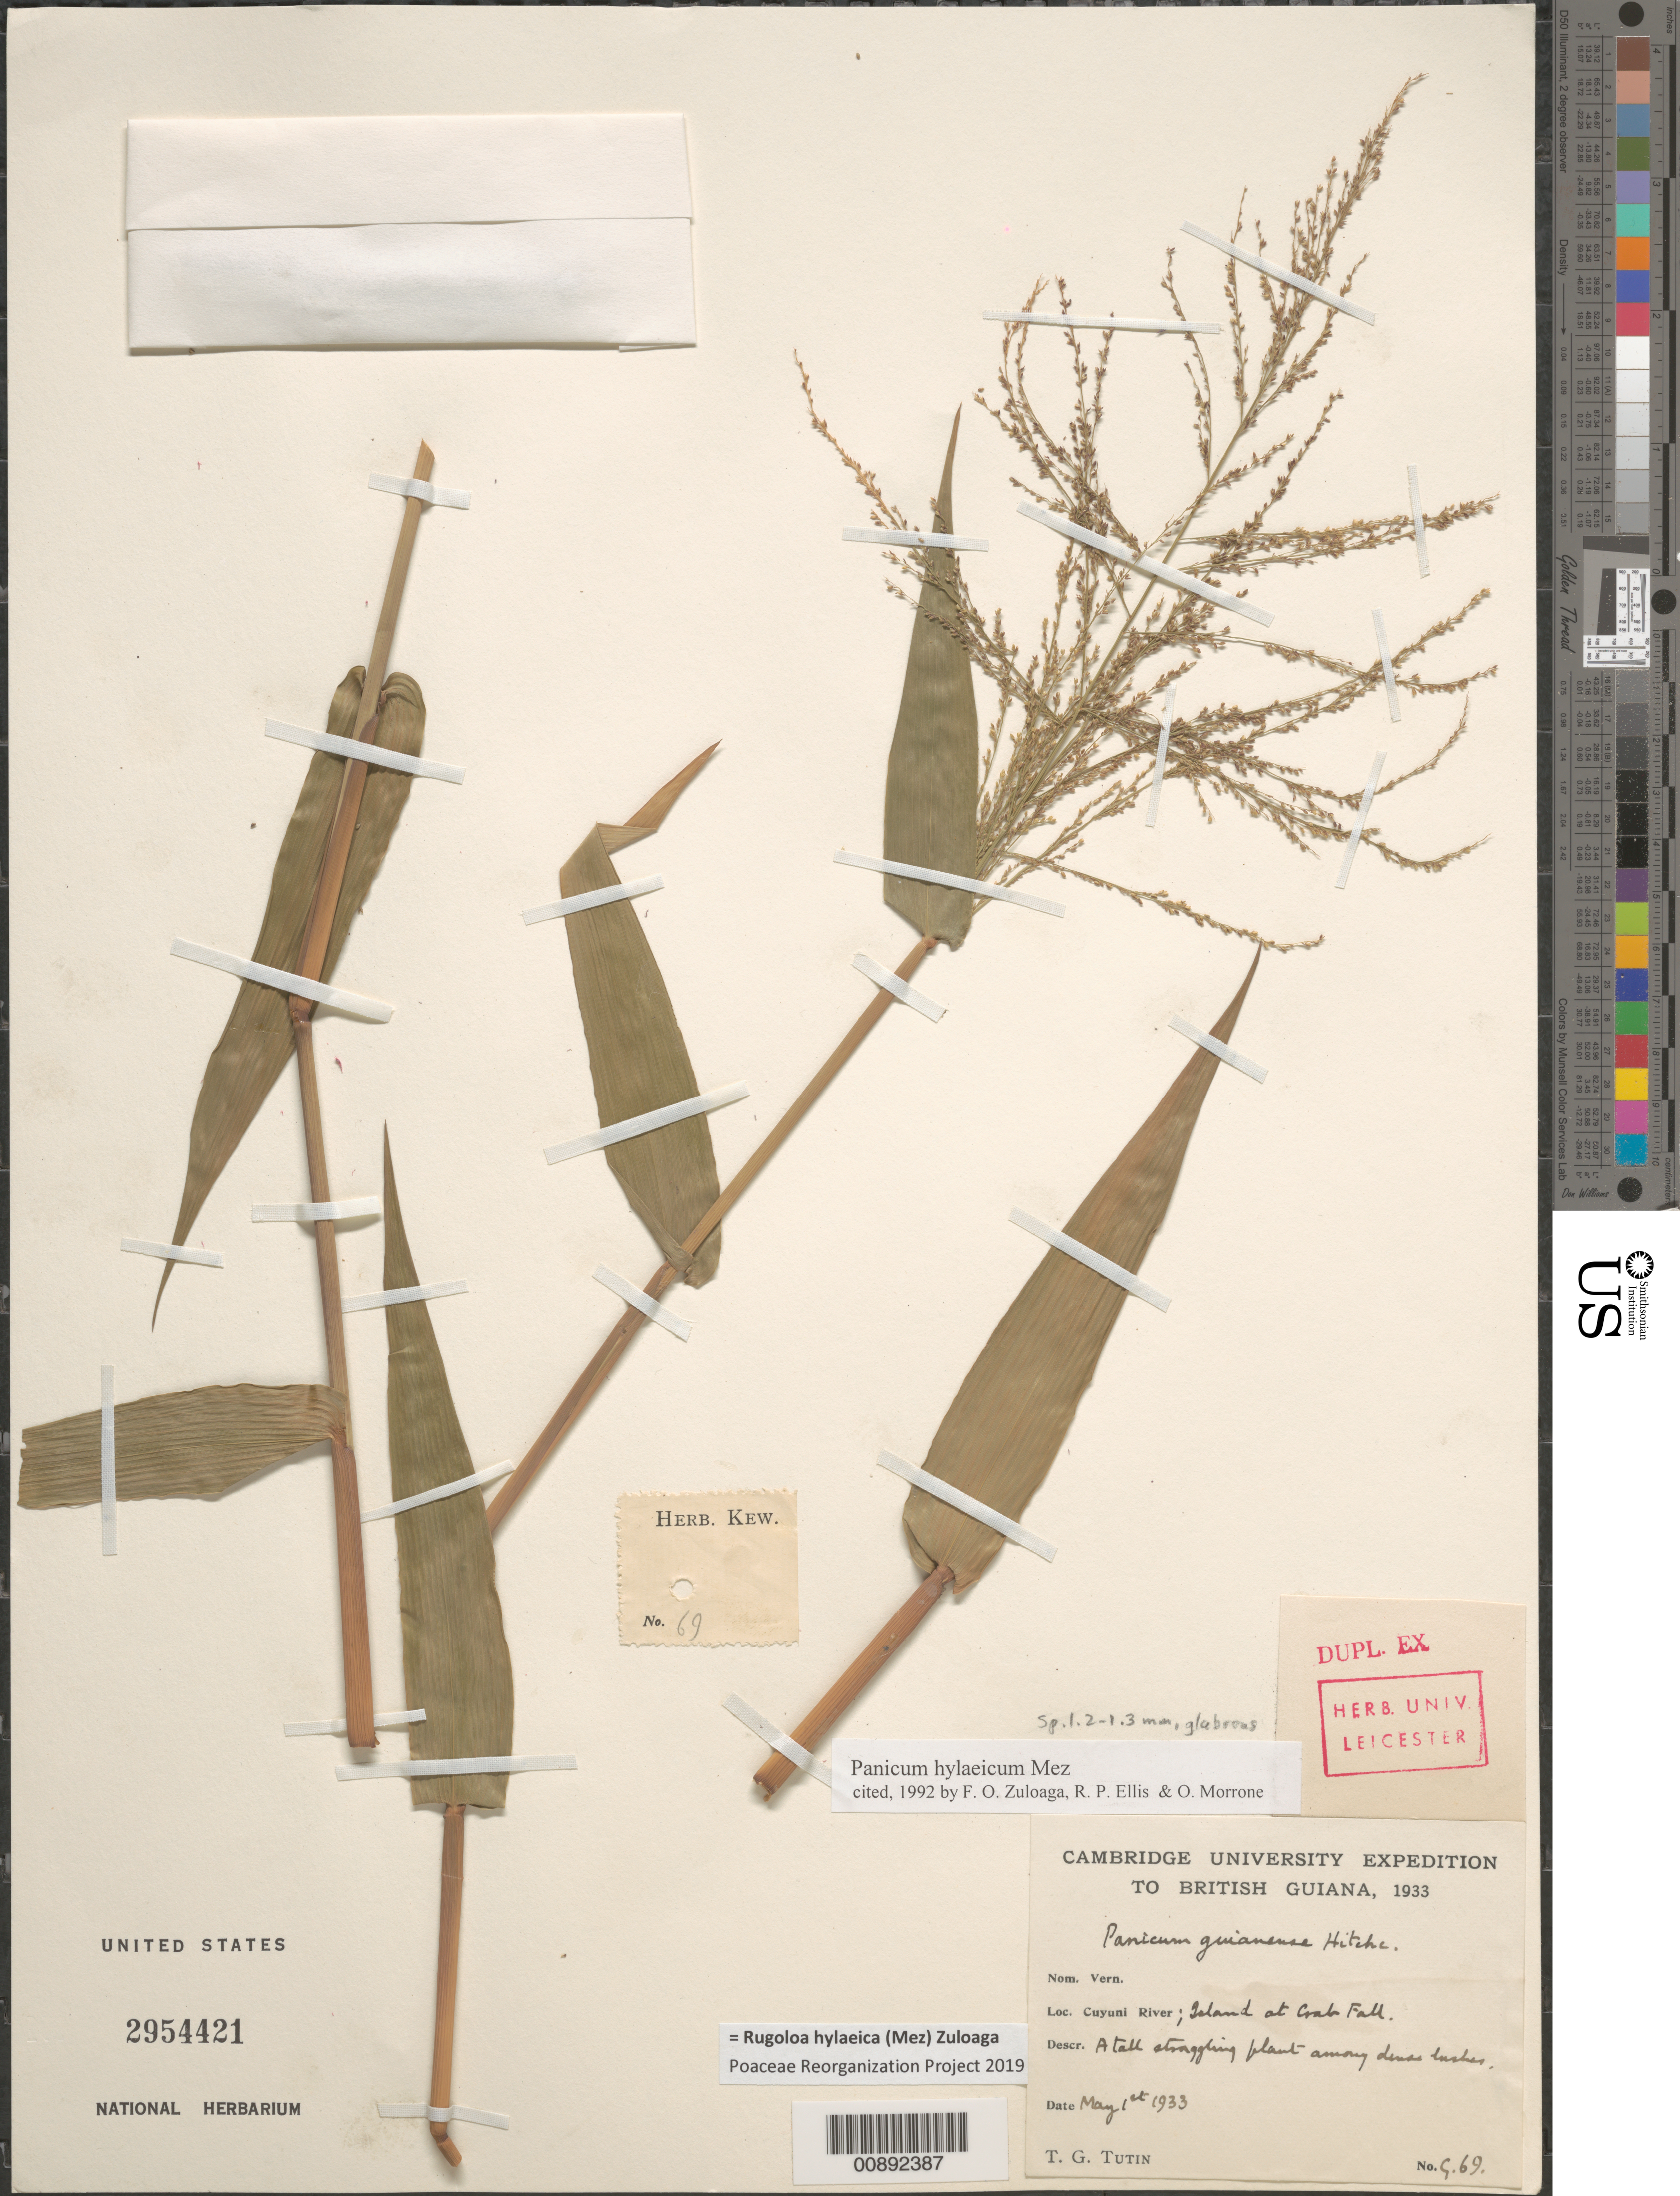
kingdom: Plantae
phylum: Tracheophyta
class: Liliopsida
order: Poales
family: Poaceae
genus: Panicum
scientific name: Panicum hylaeicum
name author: Mez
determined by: Zuloaga, F. O.; Ellis, R. P.; Morrone, O. N.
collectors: T. G. Tutin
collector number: G 69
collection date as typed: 1-May-33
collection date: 1933-05-01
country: Guyana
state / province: Cuyuni-Mazaruni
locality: Cuyuni R., Island at Crab Fall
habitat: Among dense bushes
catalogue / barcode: US 2954421